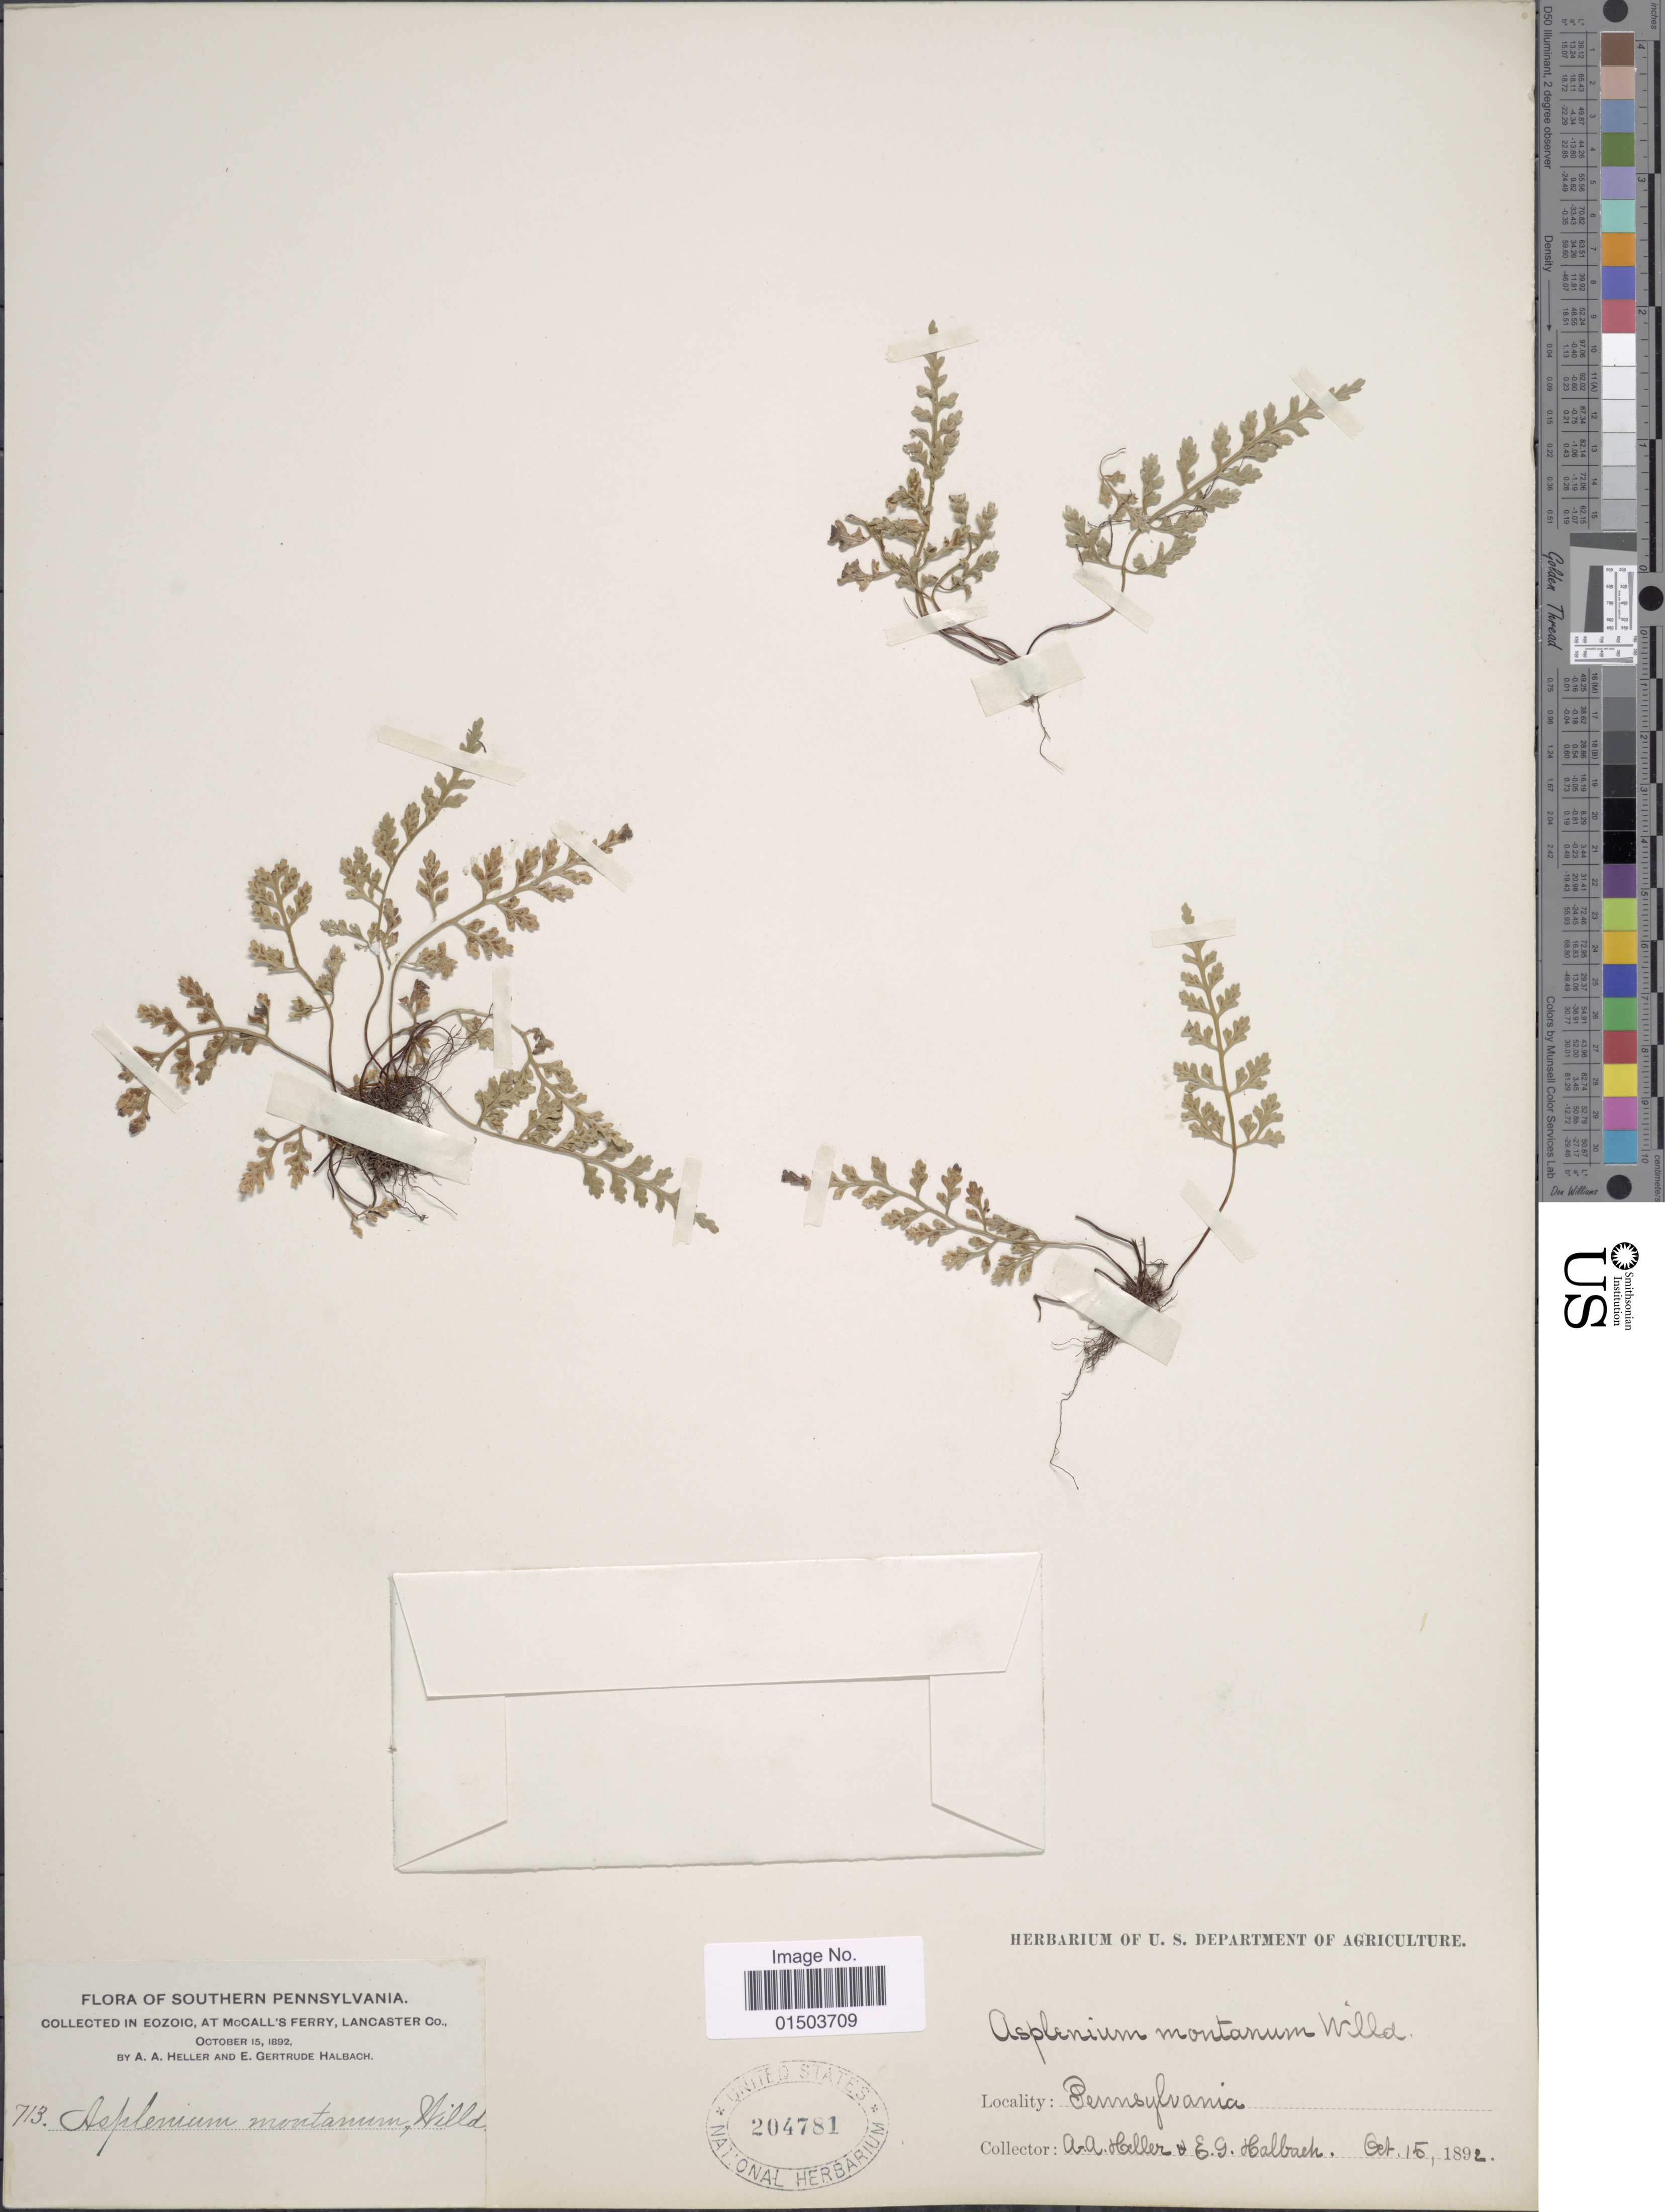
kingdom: Plantae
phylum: Tracheophyta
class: Polypodiopsida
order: Polypodiales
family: Aspleniaceae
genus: Asplenium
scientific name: Asplenium montanum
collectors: A. A. Heller & E. G. Halbach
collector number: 713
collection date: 1892-10-15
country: United States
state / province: Pennsylvania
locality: Southern Pennsylvania. In Eozoic, at McCall's Ferry, Lancaster Co.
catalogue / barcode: US 204781